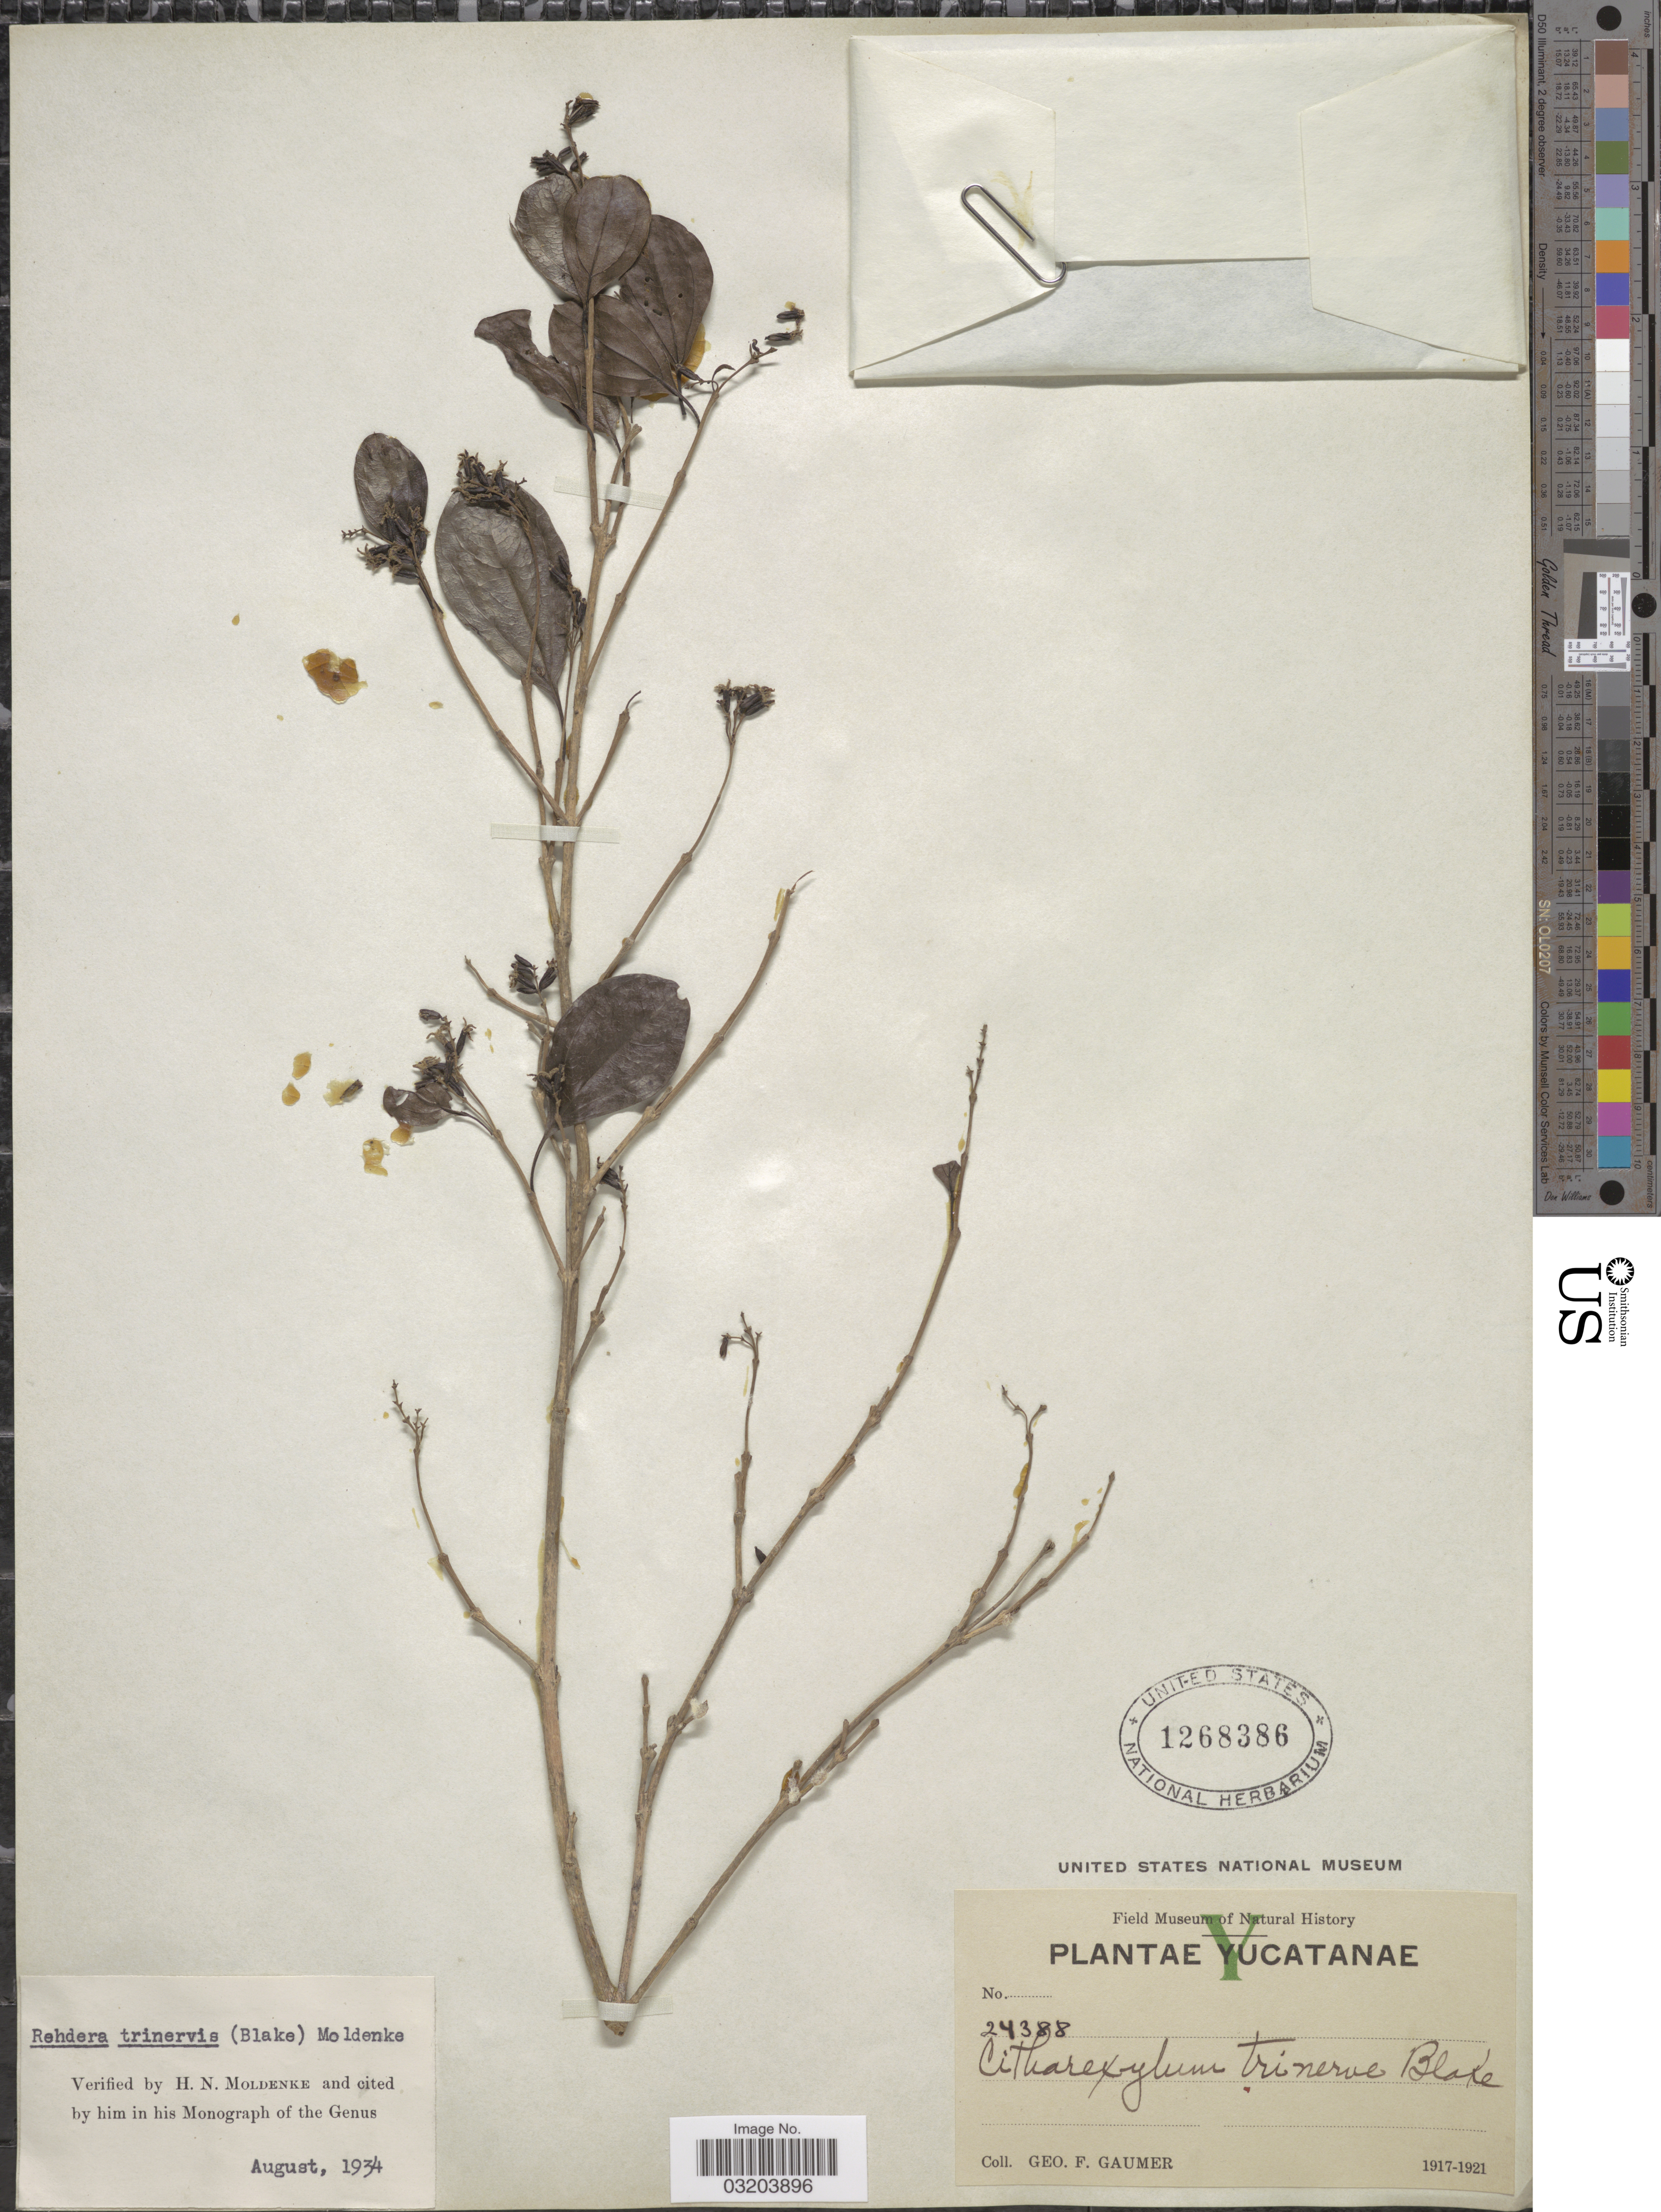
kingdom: Plantae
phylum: Tracheophyta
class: Magnoliopsida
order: Lamiales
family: Verbenaceae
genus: Rehdera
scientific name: Rehdera trinervis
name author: (S.F. Blake) Moldenke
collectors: G. F. Gaumer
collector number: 24388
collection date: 1917/1921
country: Mexico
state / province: Yucatán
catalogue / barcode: US 1268386